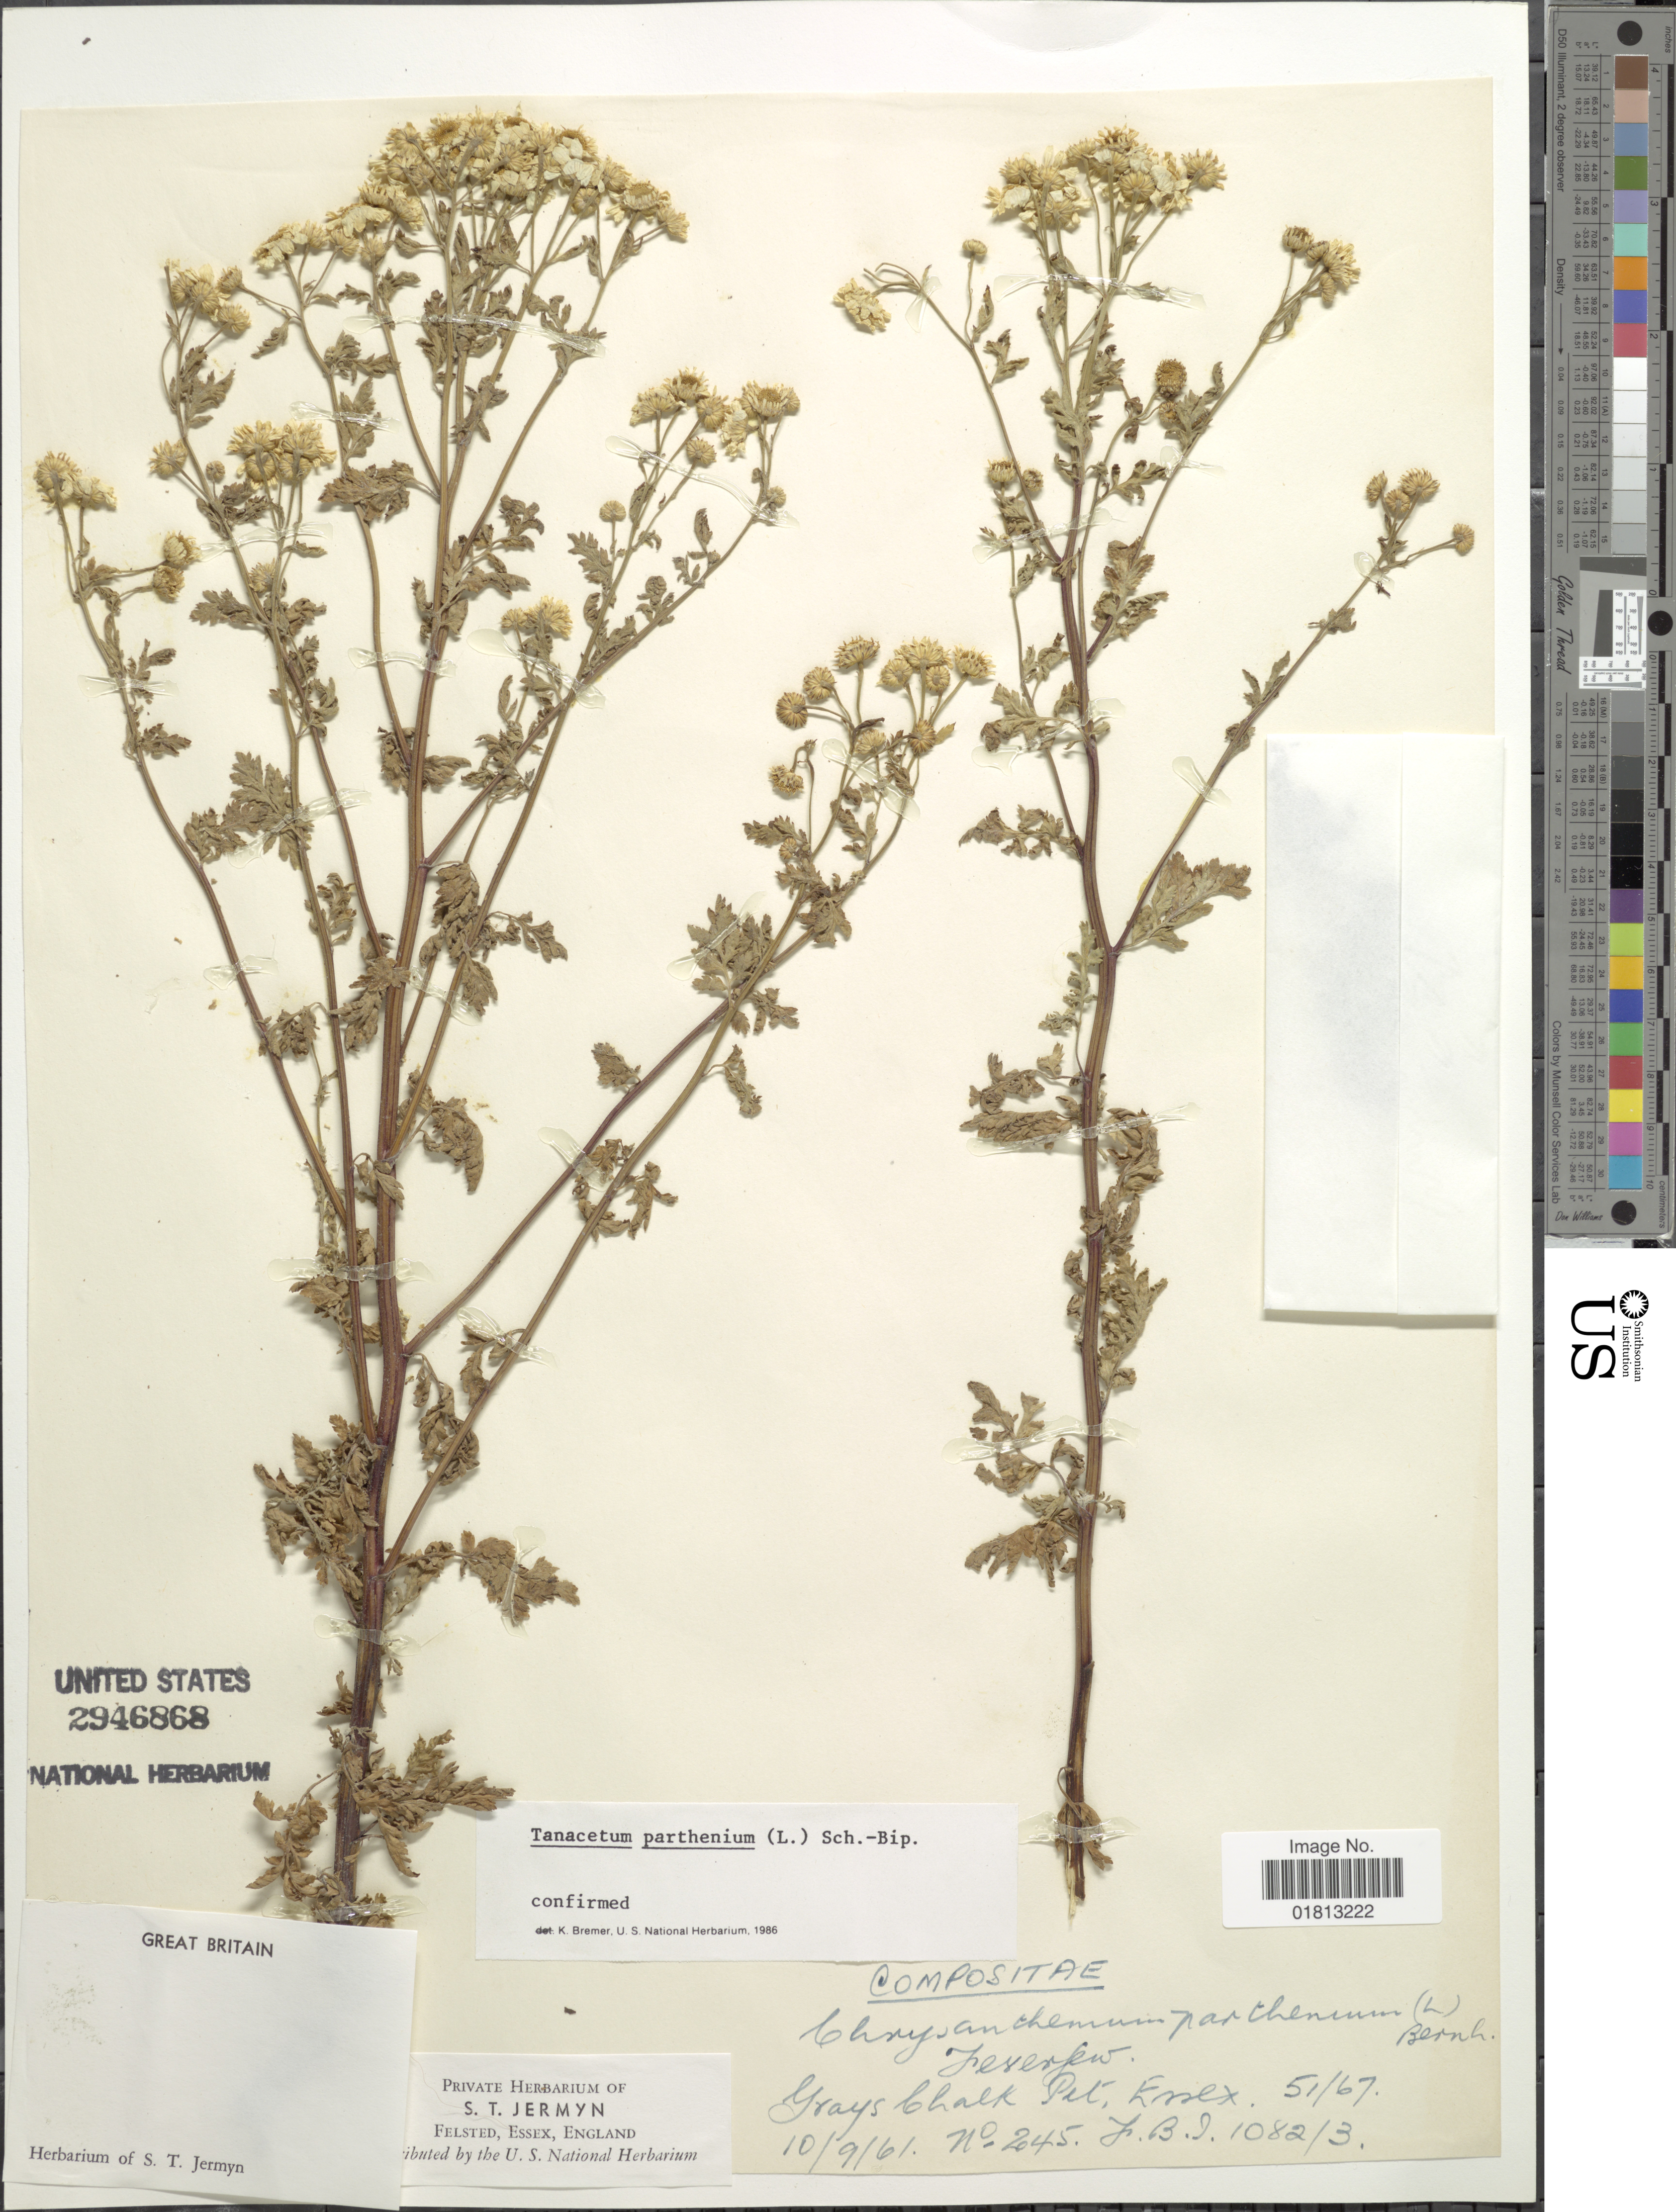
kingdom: Plantae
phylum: Tracheophyta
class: Magnoliopsida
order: Asterales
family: Asteraceae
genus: Tanacetum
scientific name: Tanacetum parthenium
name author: (L.) Sch. Bip.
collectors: S. Jermyn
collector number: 245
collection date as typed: Transcribed d/m/y: 10/9/61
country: United Kingdom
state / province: England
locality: Great Britain, Grays Chalk Pit, Essex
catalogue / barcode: US 2946868